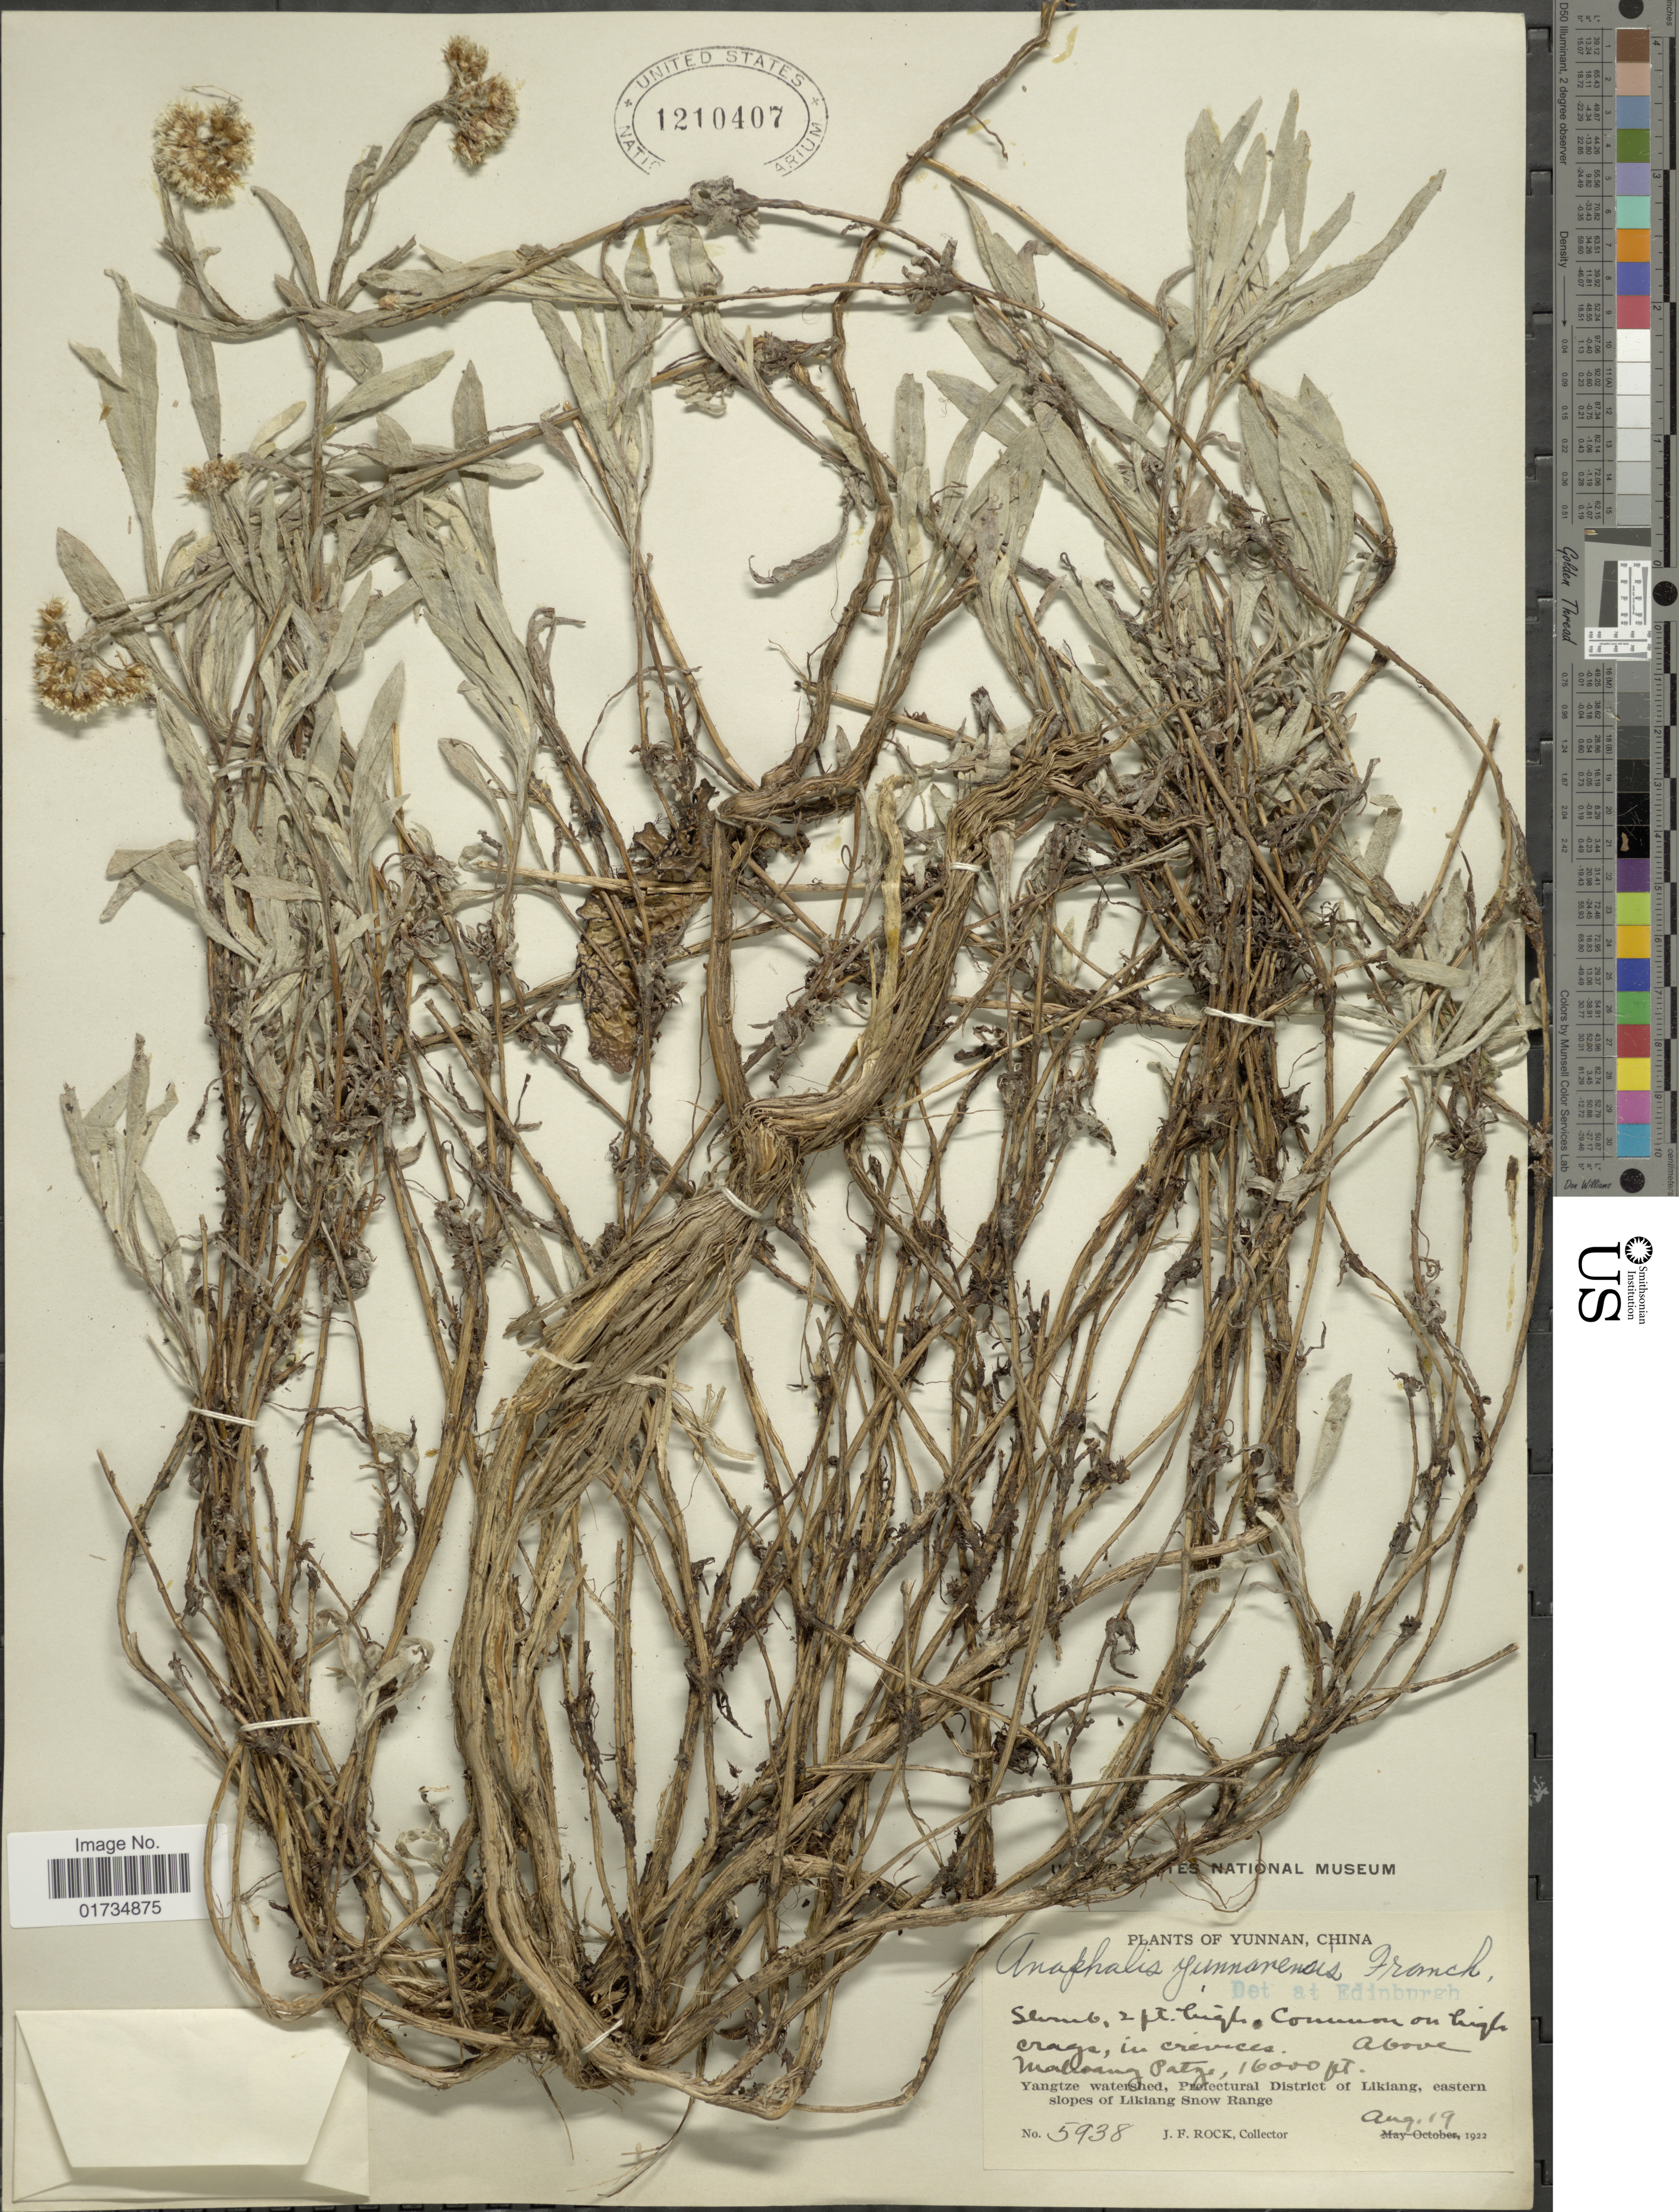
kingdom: Plantae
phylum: Tracheophyta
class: Magnoliopsida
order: Asterales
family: Asteraceae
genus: Anaphalis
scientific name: Anaphalis yunnanensis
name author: (Franch.) Diels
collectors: J. Rock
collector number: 5938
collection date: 1922-08-19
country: China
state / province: Yunnan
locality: Yunnan, China. Mahsanf Patze, Yangtze watershed, Prefectural District of Likiang, eastern slopes of Likian Snow Range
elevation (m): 4877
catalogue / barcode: US 1210407